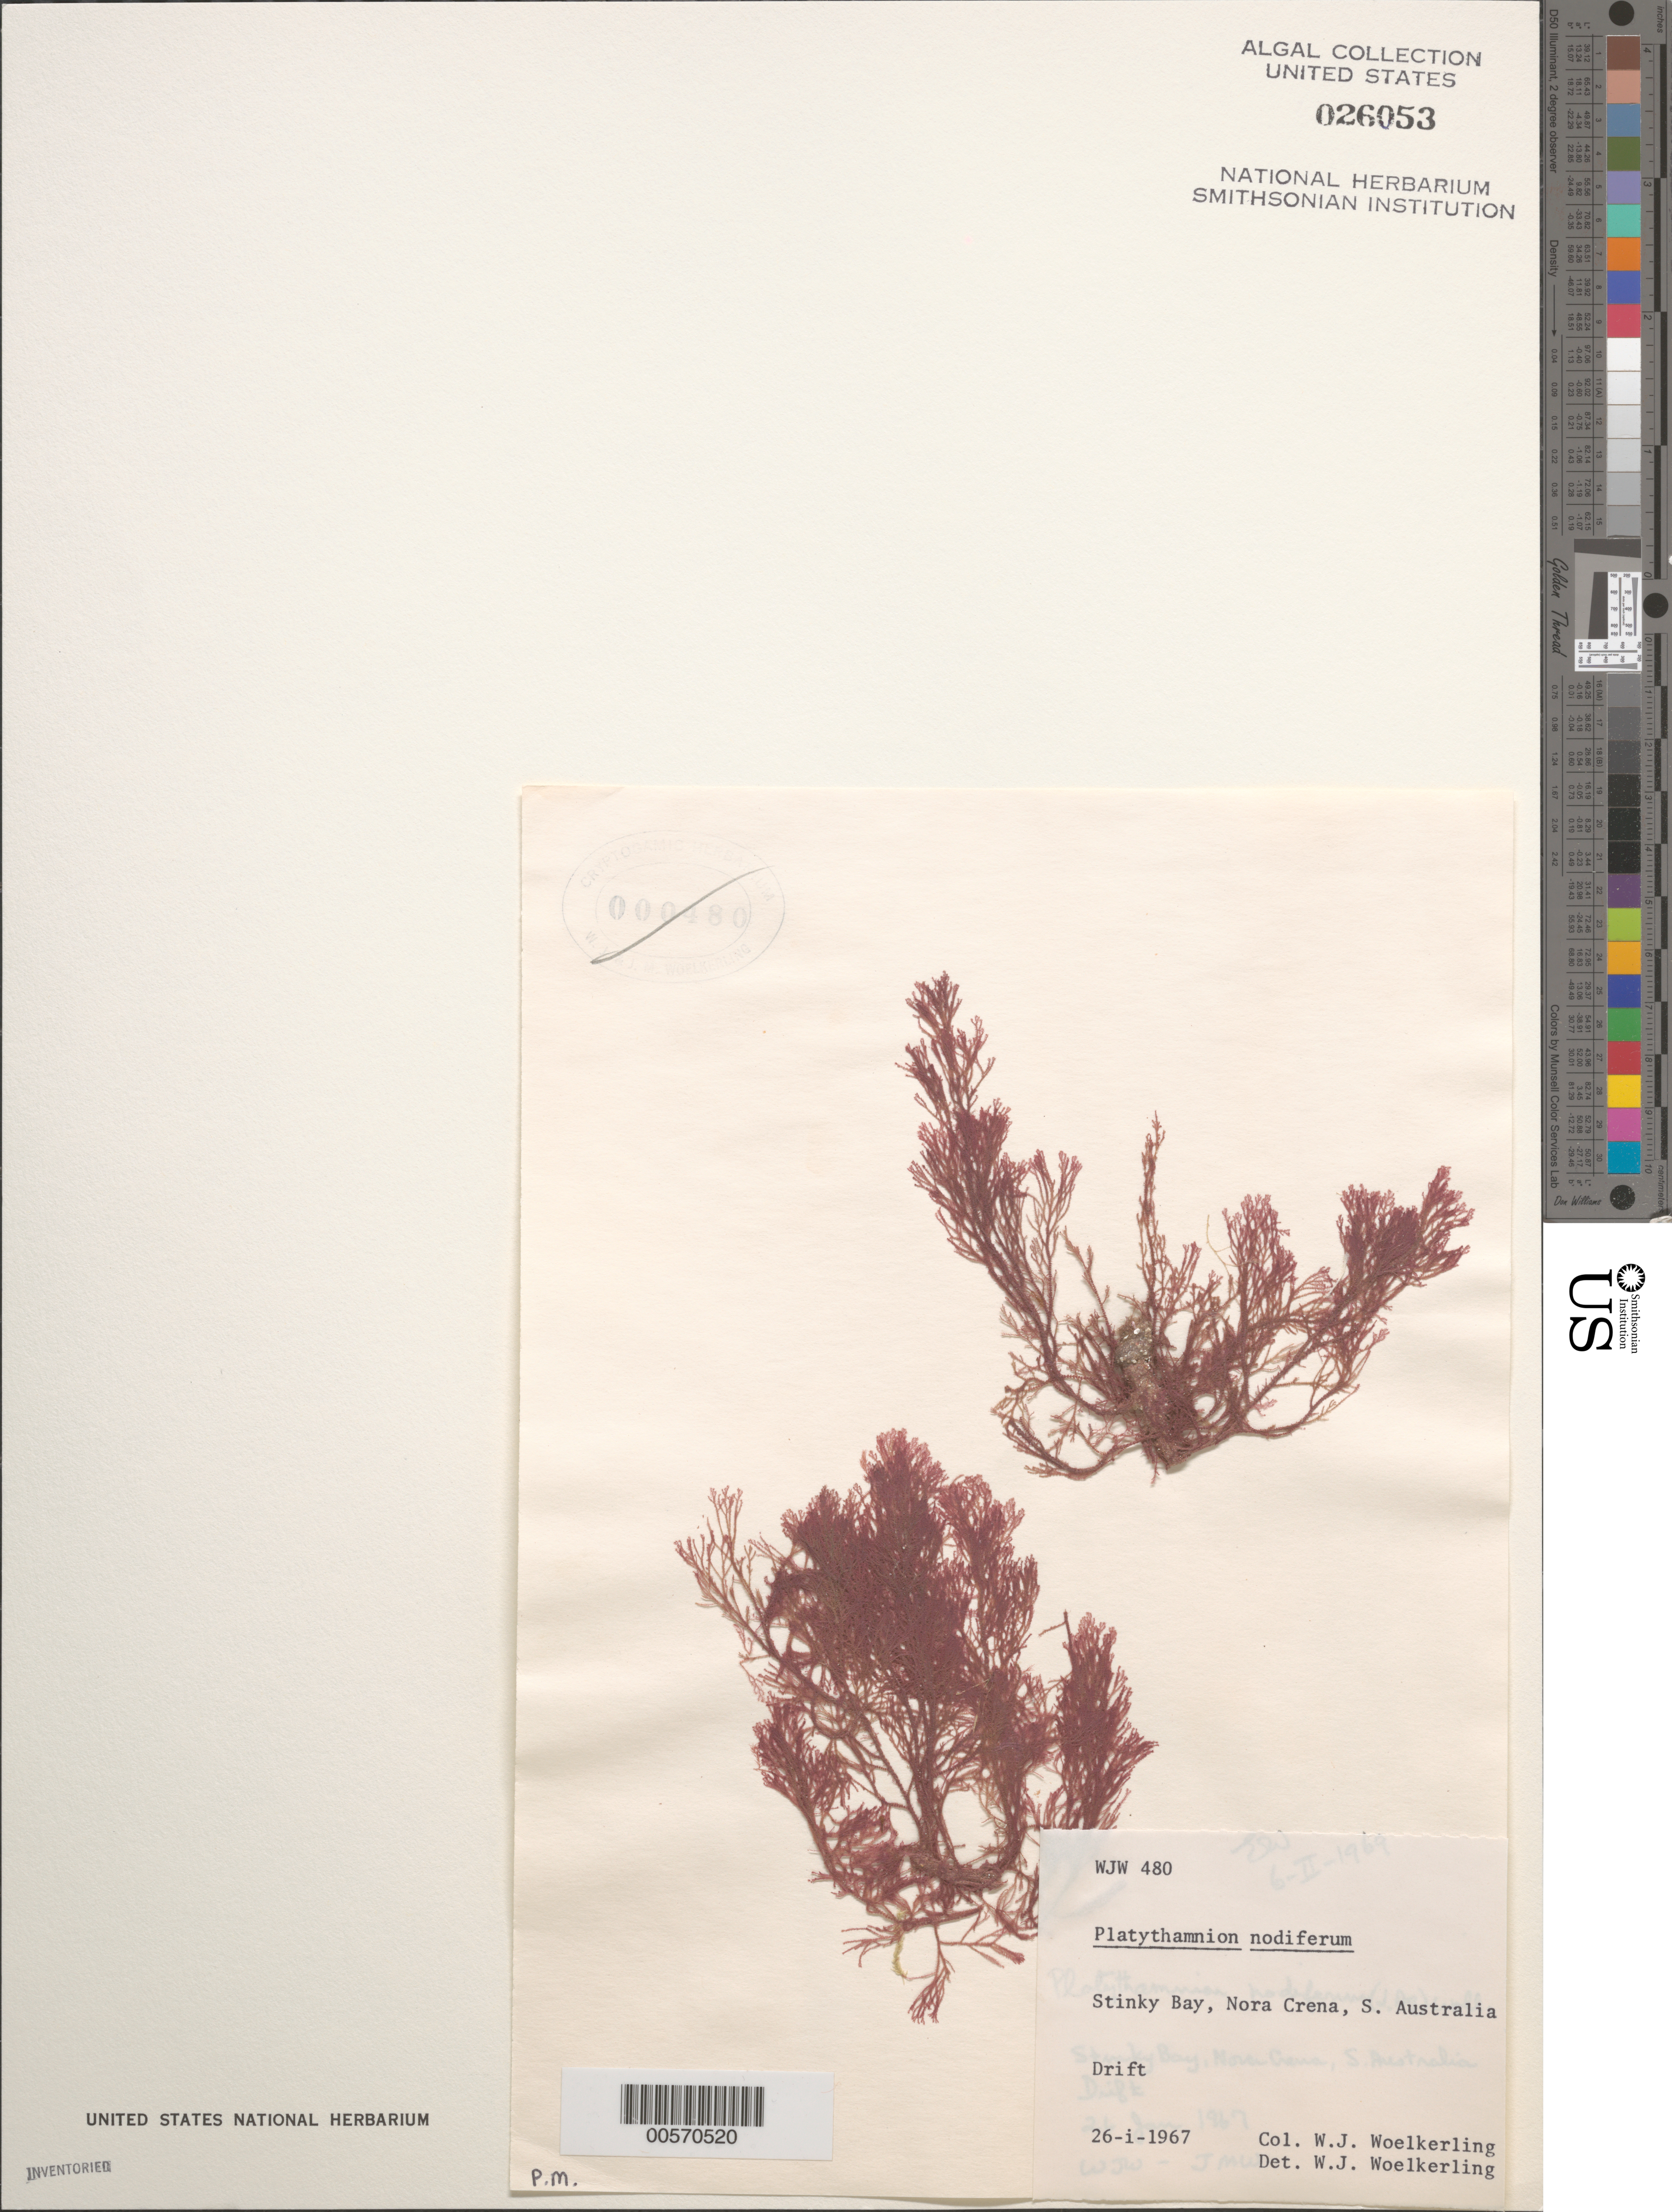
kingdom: Plantae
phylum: Rhodophyta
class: Florideophyceae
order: Ceramiales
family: Ceramiaceae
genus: Pterothamnion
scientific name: Pterothamnion nodiferum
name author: (J. Agardh) A. Athanasiadis & Kraft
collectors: W. Woelkerling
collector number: WJW 480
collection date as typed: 26 Jan 1967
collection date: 1967-01-26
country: Australia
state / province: South Australia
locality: Stinky bay, nora creina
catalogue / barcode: US 26053